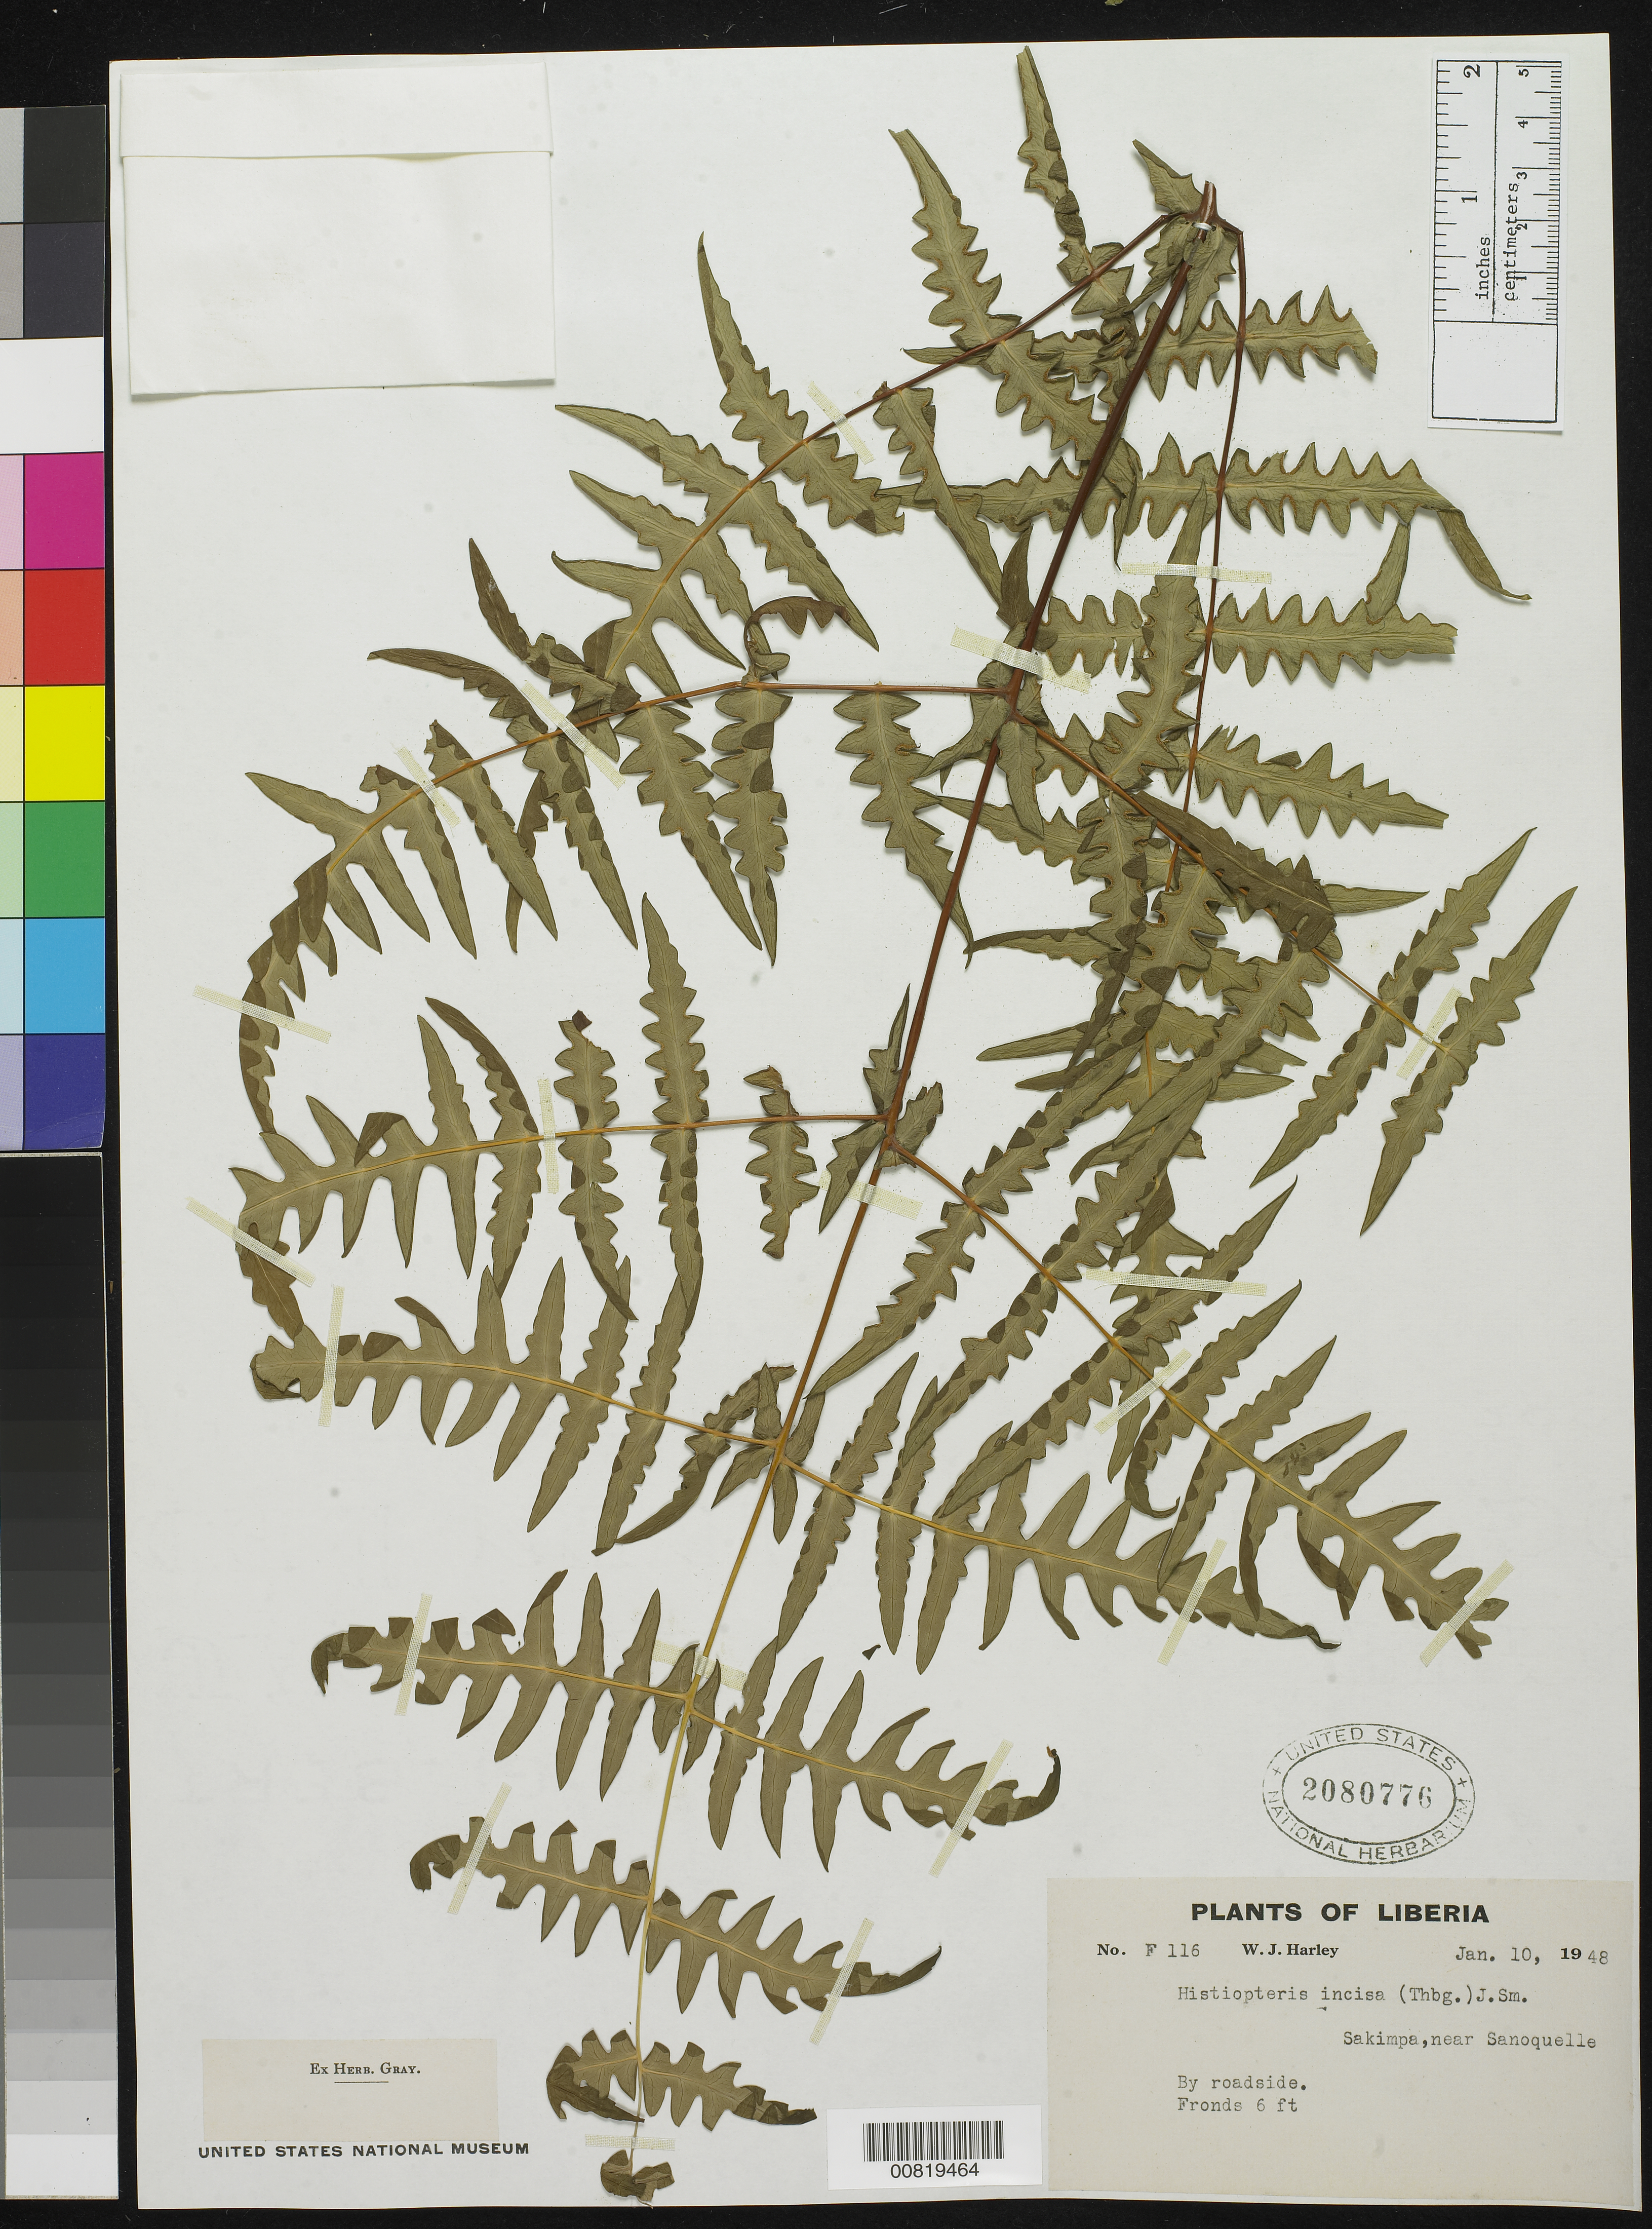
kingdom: Plantae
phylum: Tracheophyta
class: Polypodiopsida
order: Polypodiales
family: Dennstaedtiaceae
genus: Histiopteris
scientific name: Histiopteris incisa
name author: (Thunb.) J. Sm.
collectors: Harley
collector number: F 116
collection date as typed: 10 Jan 1948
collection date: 1948-01-10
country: Liberia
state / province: Nimba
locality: Sakimpa, near Sanoquelle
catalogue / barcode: US 2080776